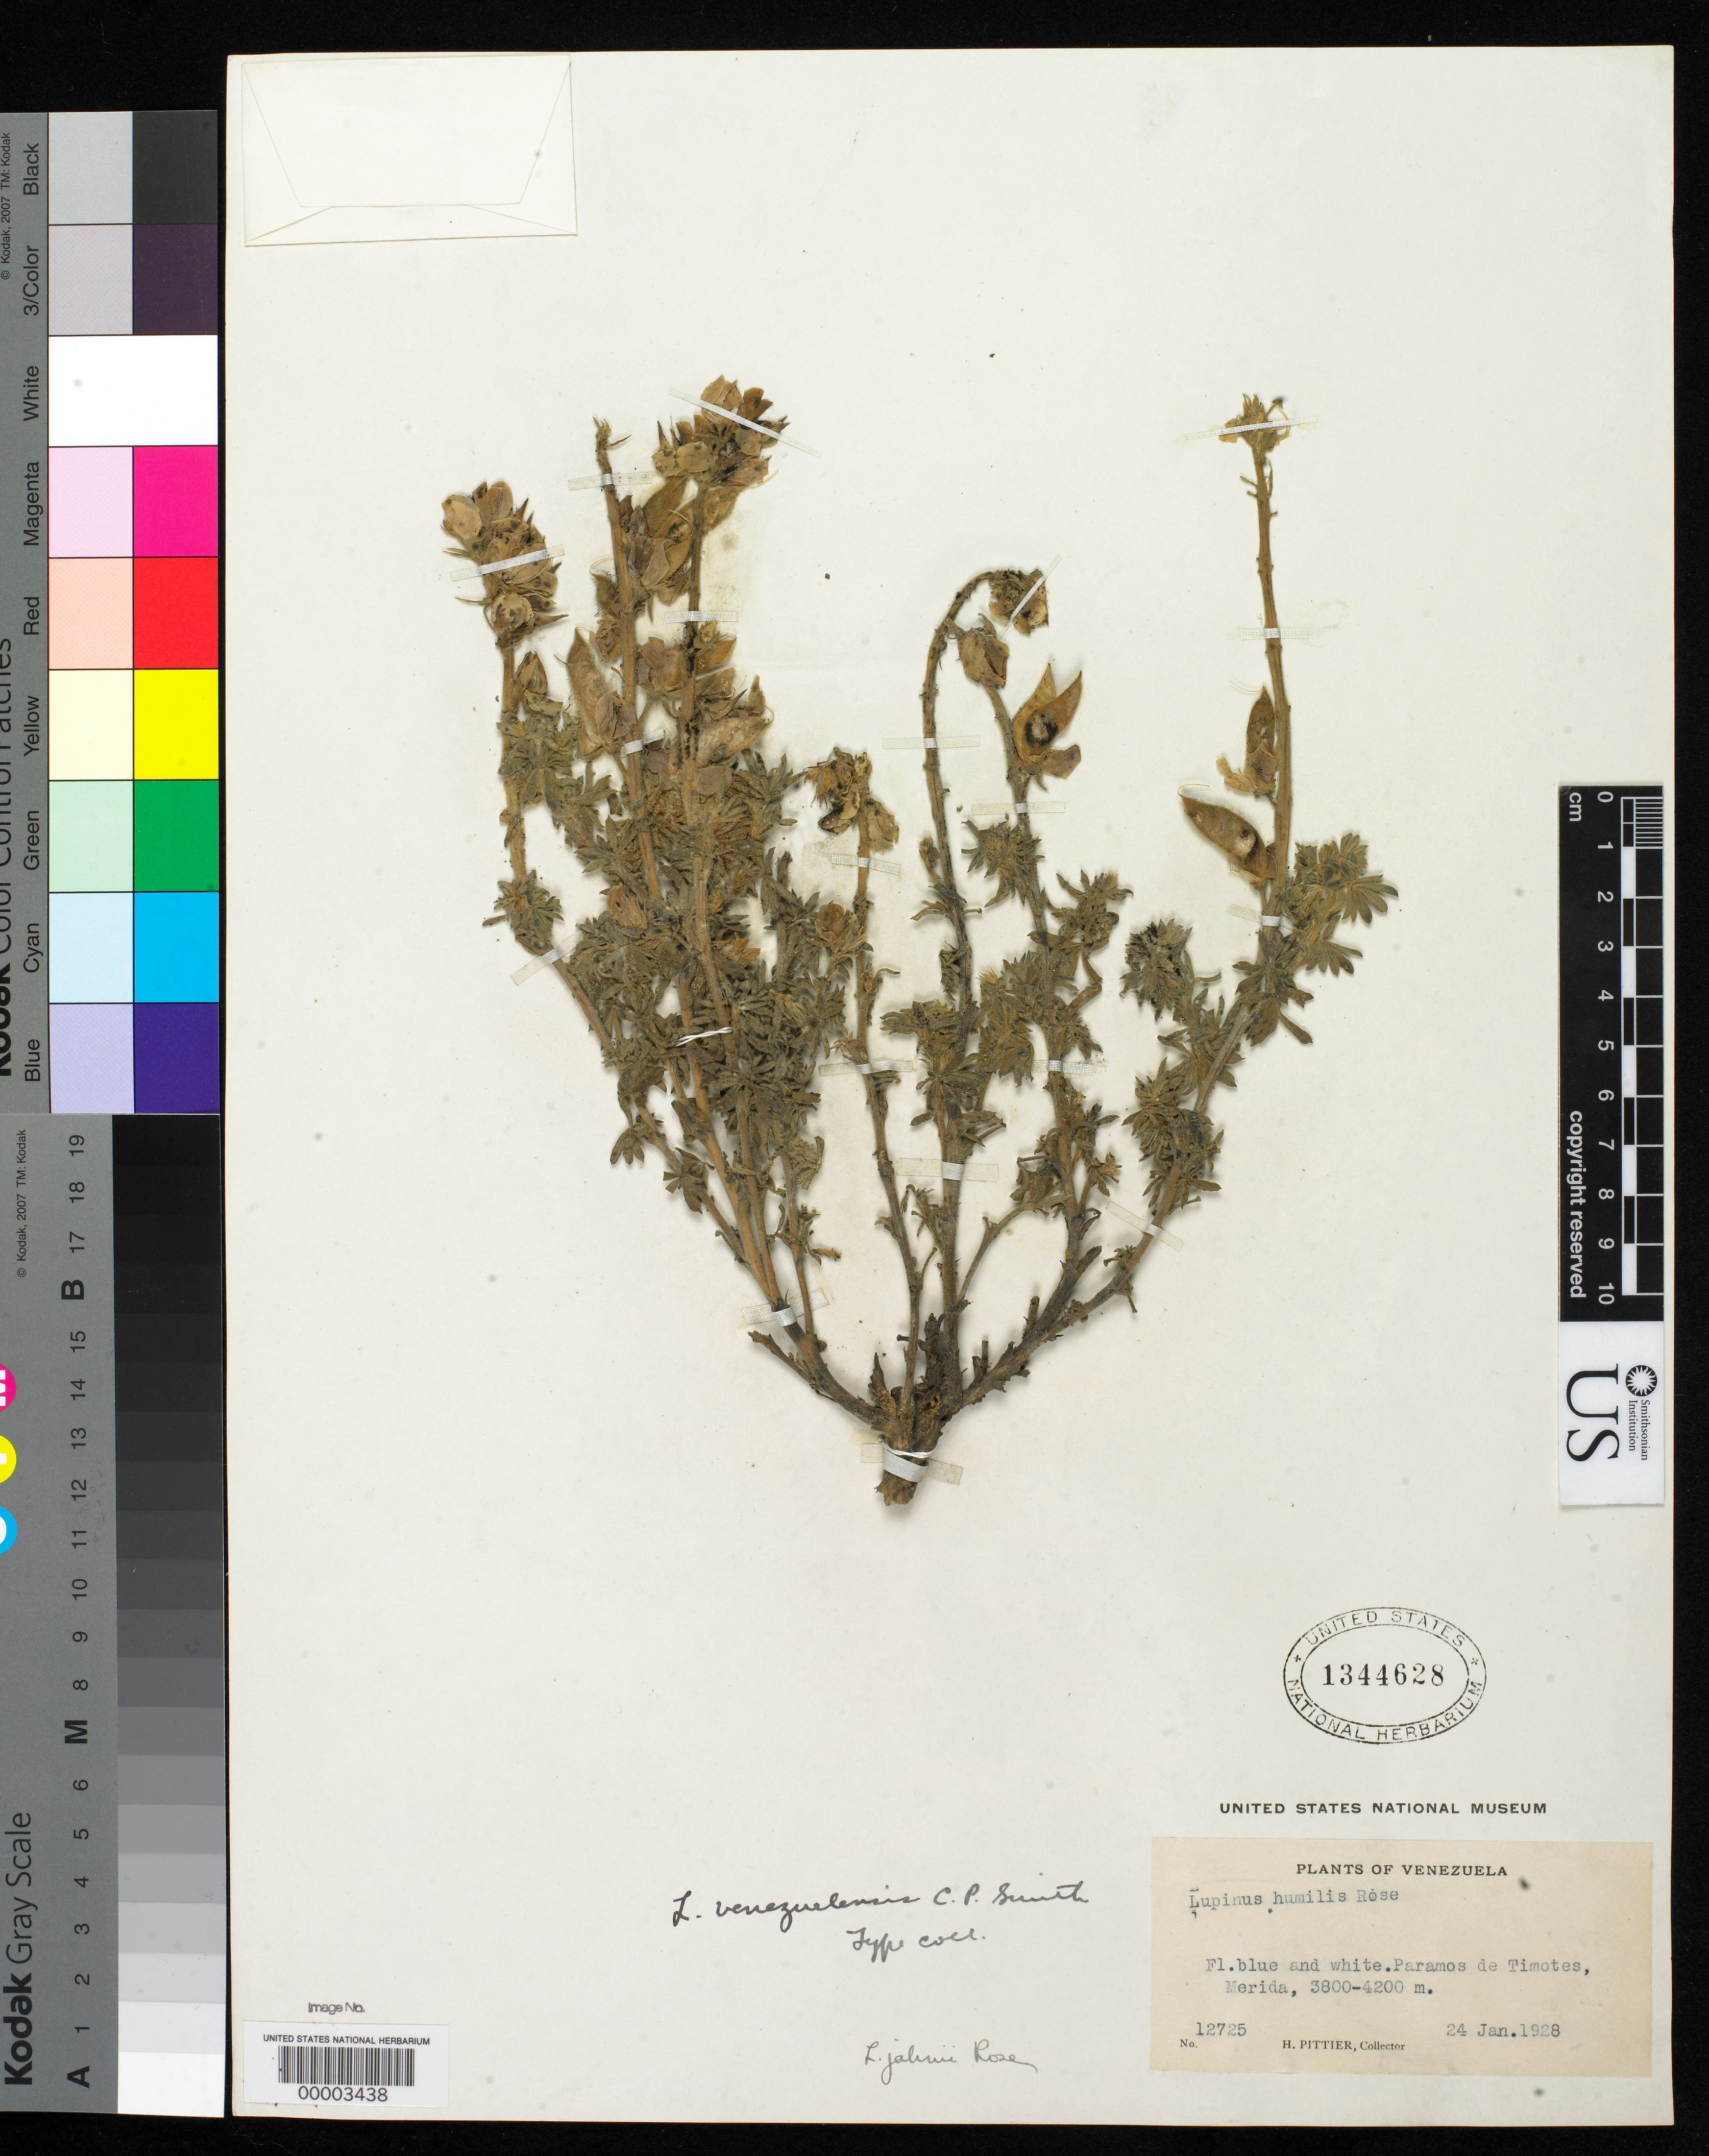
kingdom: Plantae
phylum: Tracheophyta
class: Magnoliopsida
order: Fabales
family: Fabaceae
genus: Lupinus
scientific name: Lupinus venezuelensis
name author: C.P. Sm.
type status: Isotype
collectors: H. F. Pittier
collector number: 12725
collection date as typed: Jan 1928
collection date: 1928-01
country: Venezuela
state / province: Mérida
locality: Paramos de Timotes.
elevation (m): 3800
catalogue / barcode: US 1344628